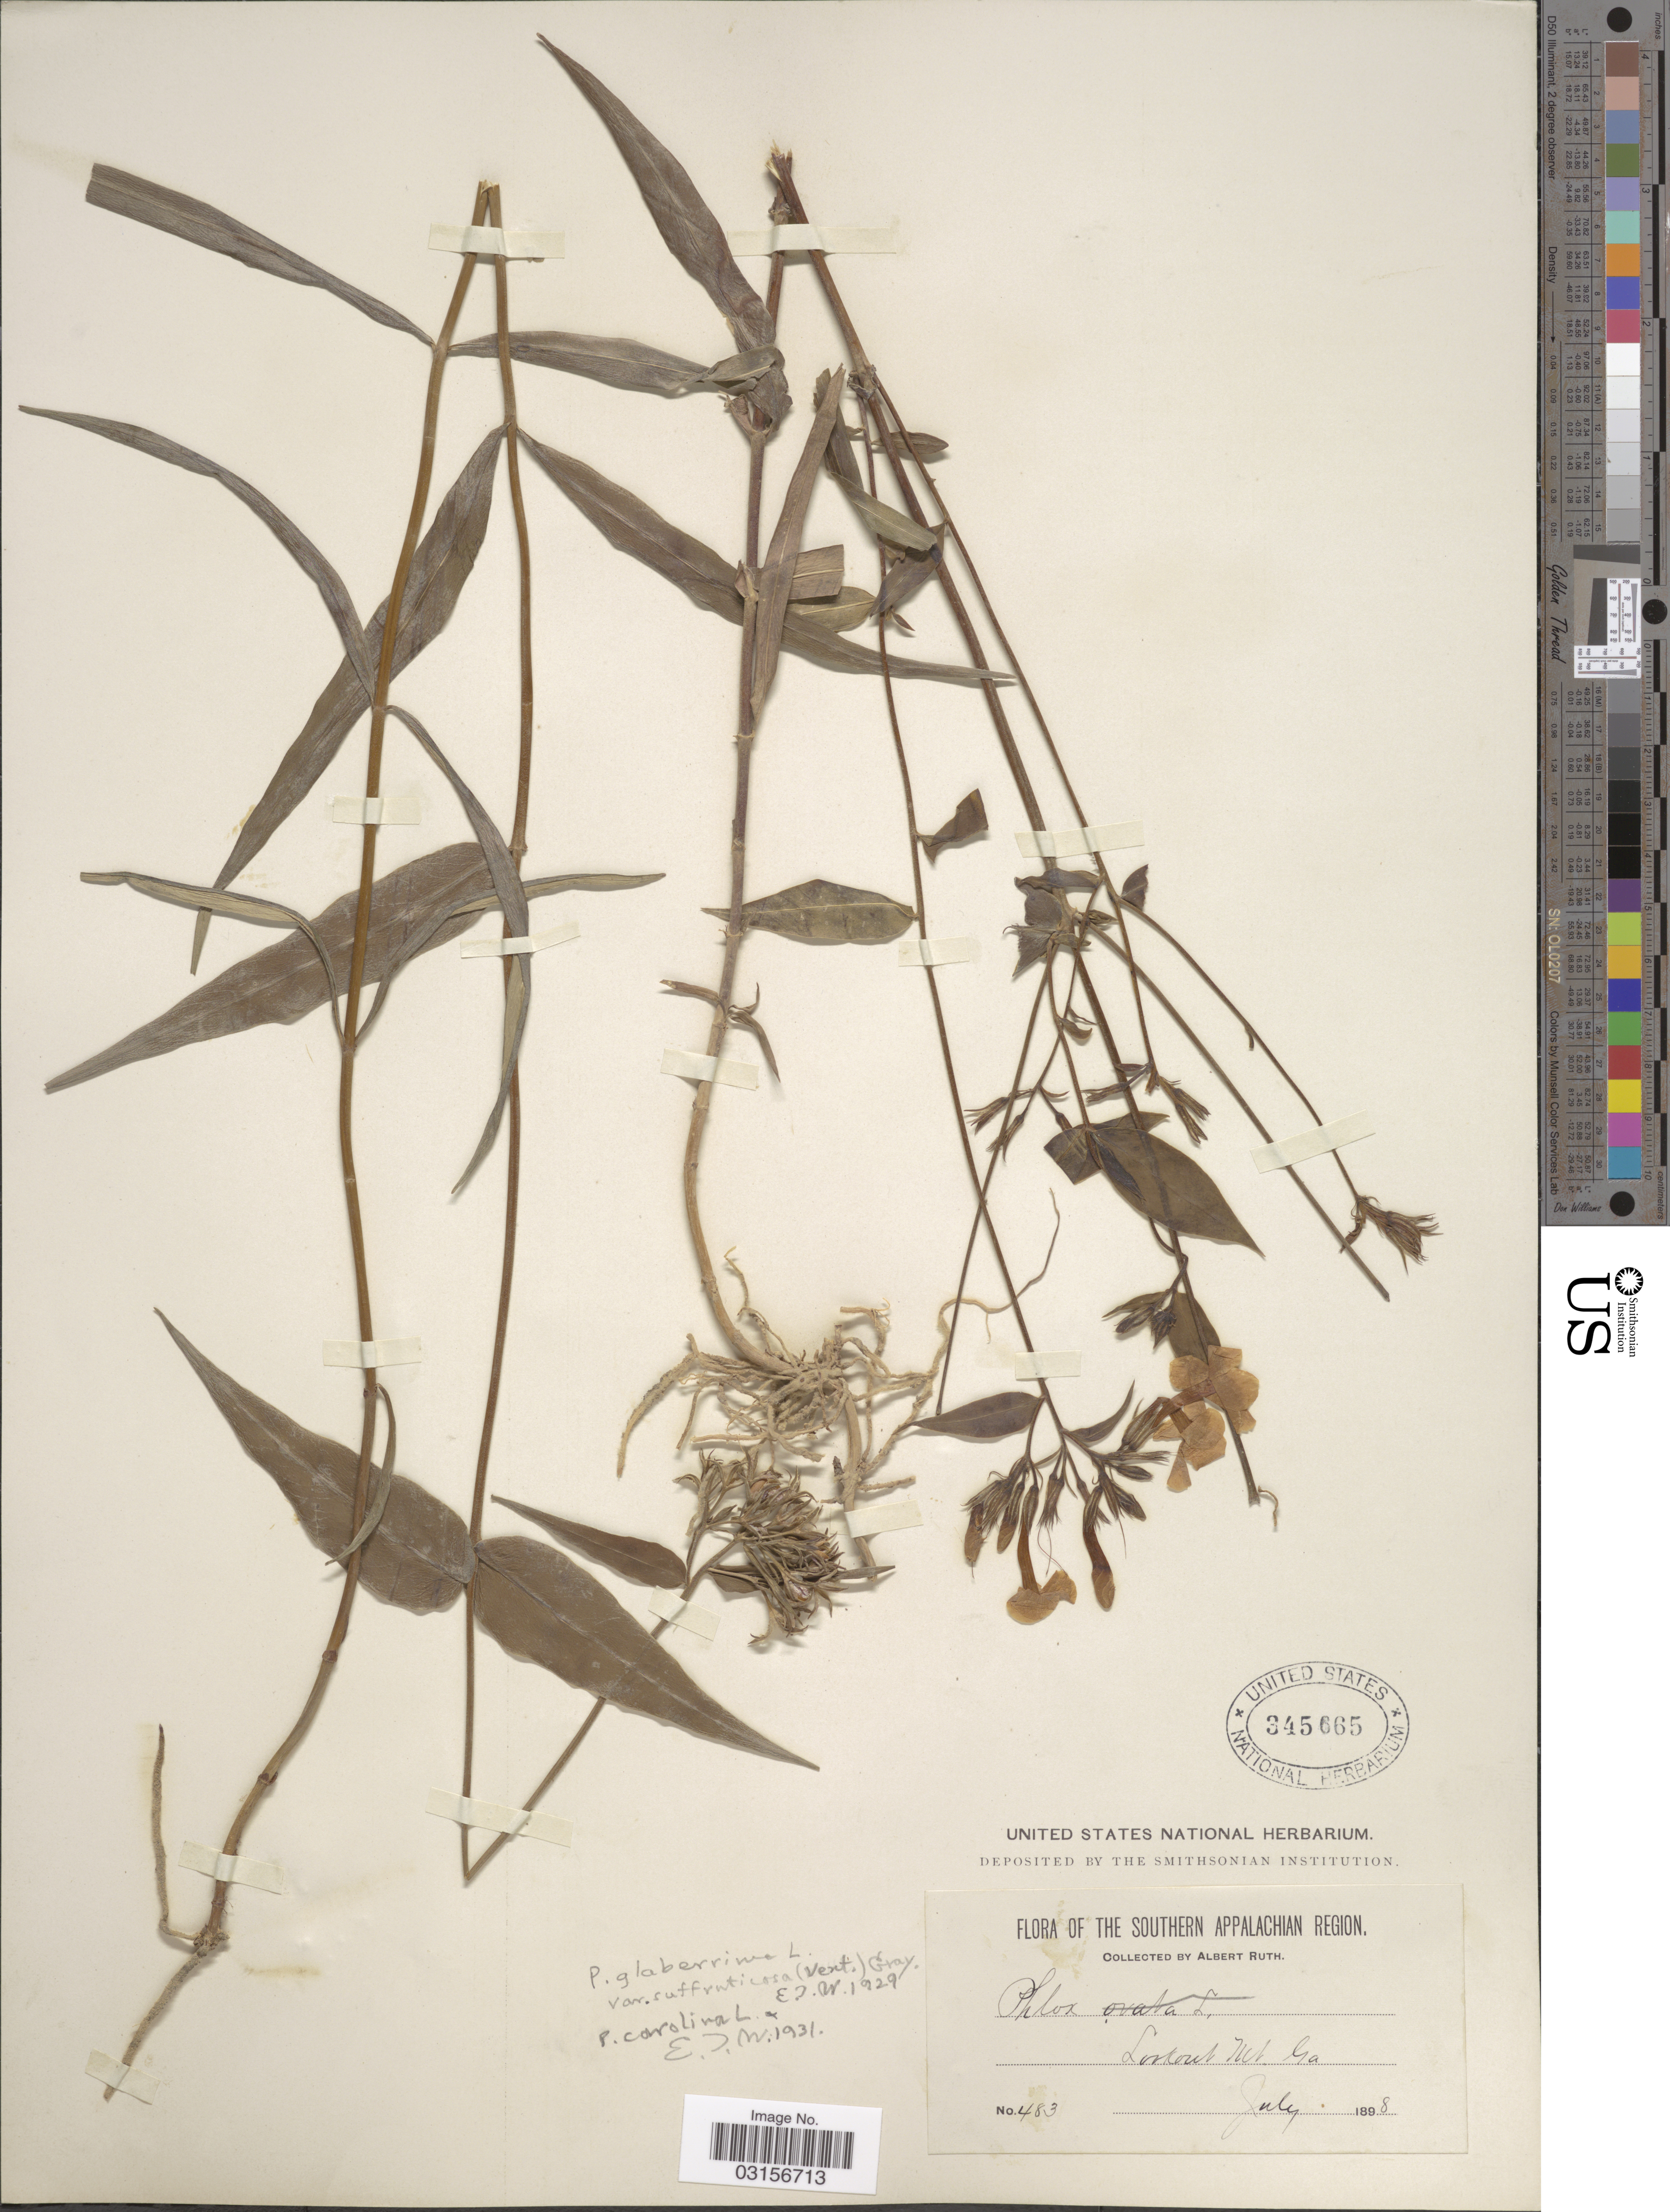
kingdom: Plantae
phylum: Tracheophyta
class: Magnoliopsida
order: Ericales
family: Polemoniaceae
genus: Phlox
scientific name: Phlox carolina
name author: L.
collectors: A. Ruth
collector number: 483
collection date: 1898-07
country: United States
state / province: Georgia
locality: The Southern Appalachian Region, Lookout Mt.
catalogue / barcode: US 345665